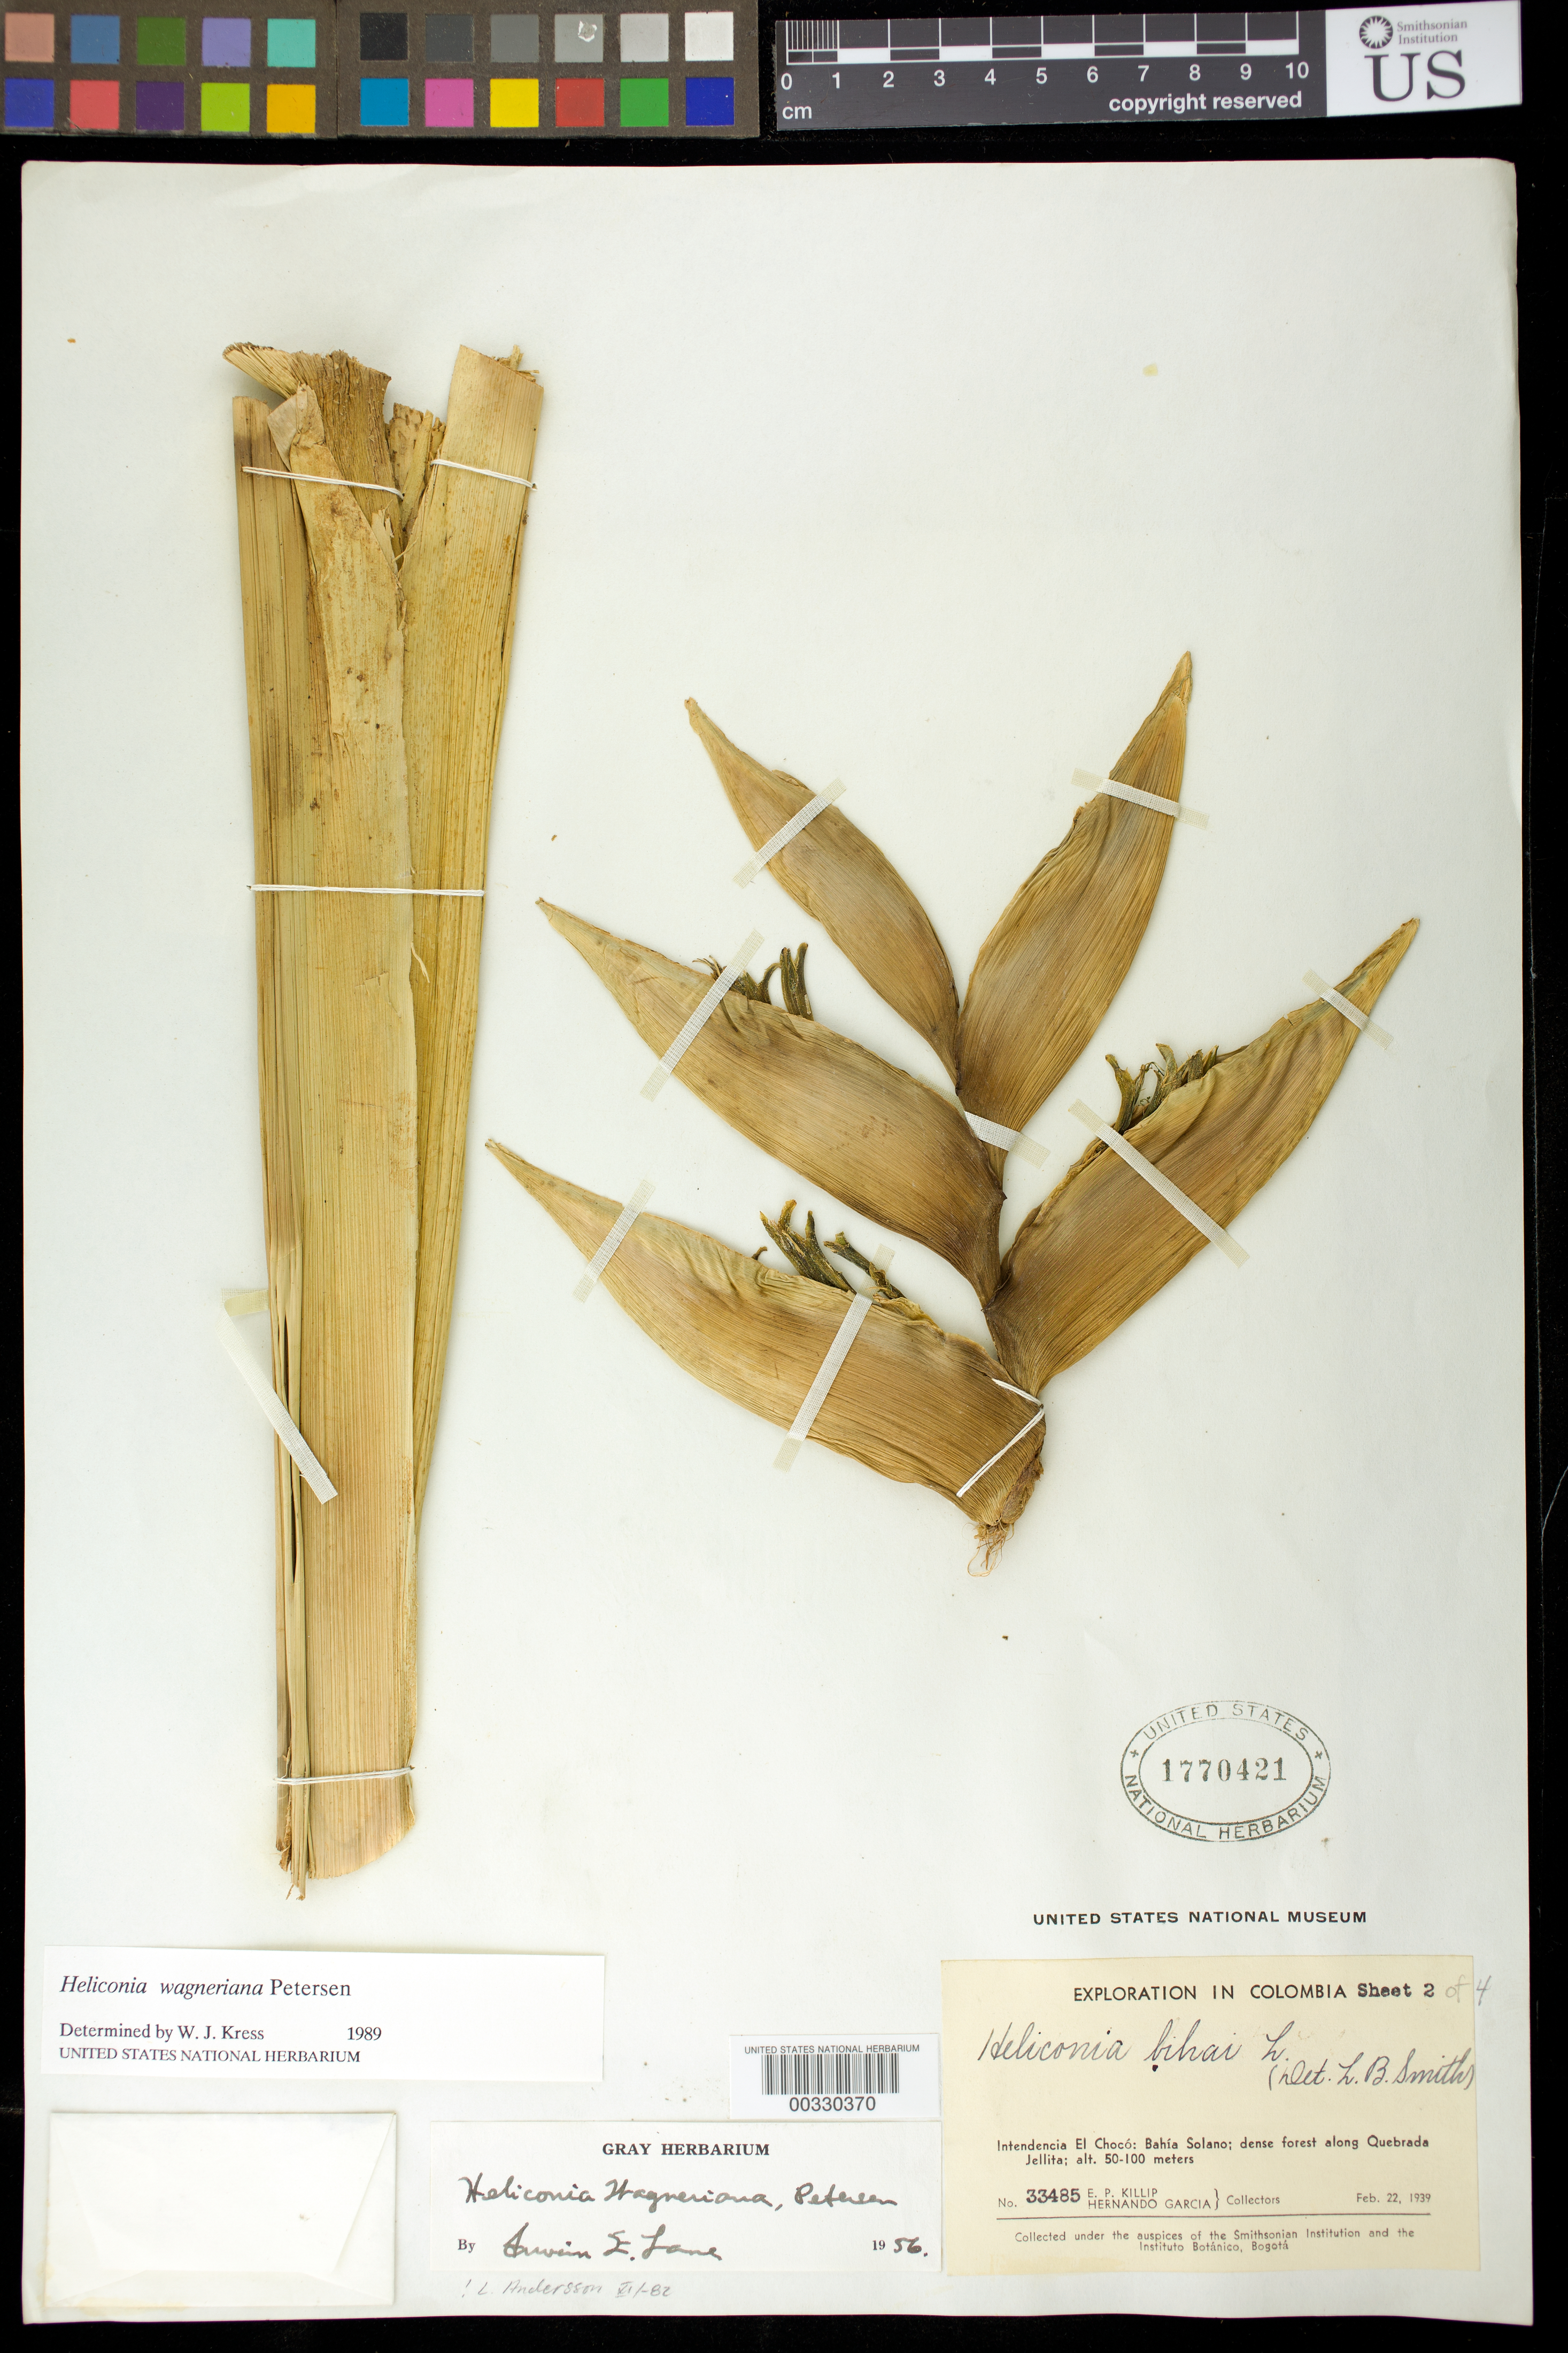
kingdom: Plantae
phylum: Tracheophyta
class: Liliopsida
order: Zingiberales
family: Heliconiaceae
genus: Heliconia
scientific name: Heliconia wagneriana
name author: Petersen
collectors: E. P. Killip & H. Garcia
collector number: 33485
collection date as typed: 22 Feb 1939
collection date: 1939-02-22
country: Colombia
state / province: Chocó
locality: Bahia Solano, dense forest along Quebrada JelLita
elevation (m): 50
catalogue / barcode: US 1770421